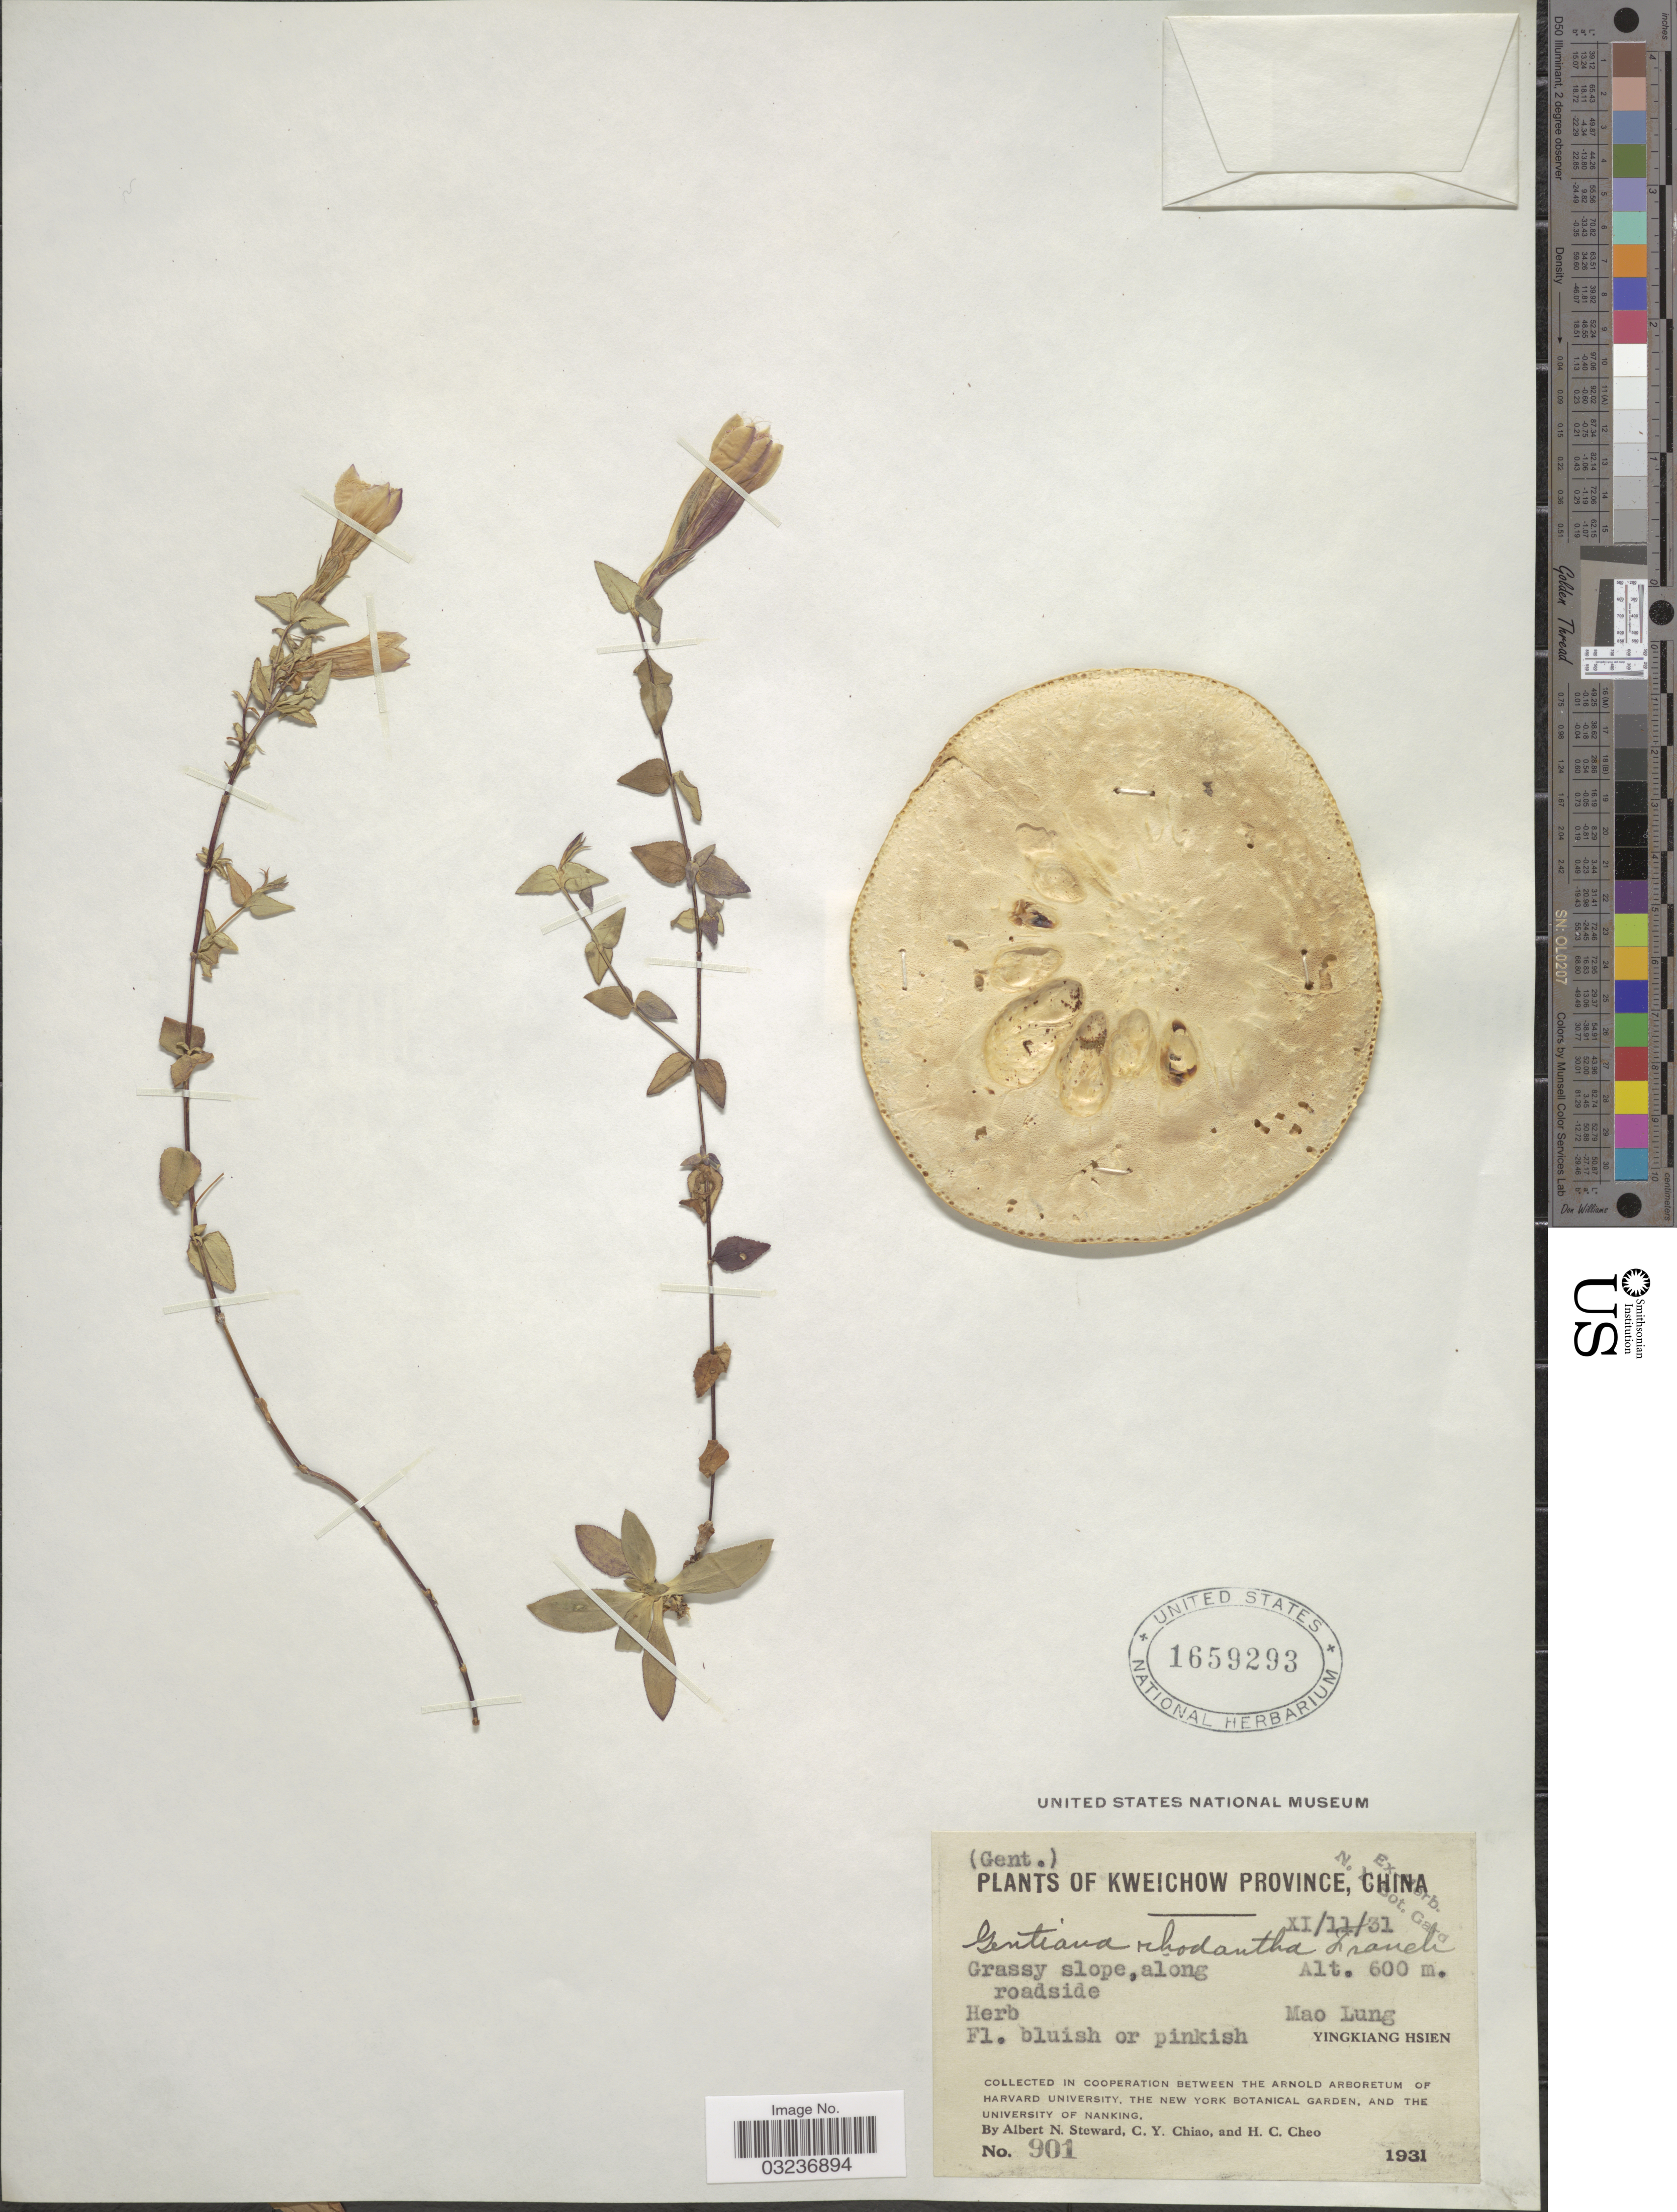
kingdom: Plantae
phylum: Tracheophyta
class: Magnoliopsida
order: Gentianales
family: Gentianaceae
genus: Gentiana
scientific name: Gentiana rhodantha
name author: Franch. ex Hemsl.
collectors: A. N. Steward, C. Y. Chiao & H. Cheo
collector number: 901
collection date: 1931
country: China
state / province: Guizhou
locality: Kweichow Province, Grassy slope, along roadside, Mao Lung, Yinkiang Hsien.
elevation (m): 600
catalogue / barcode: US 1659293